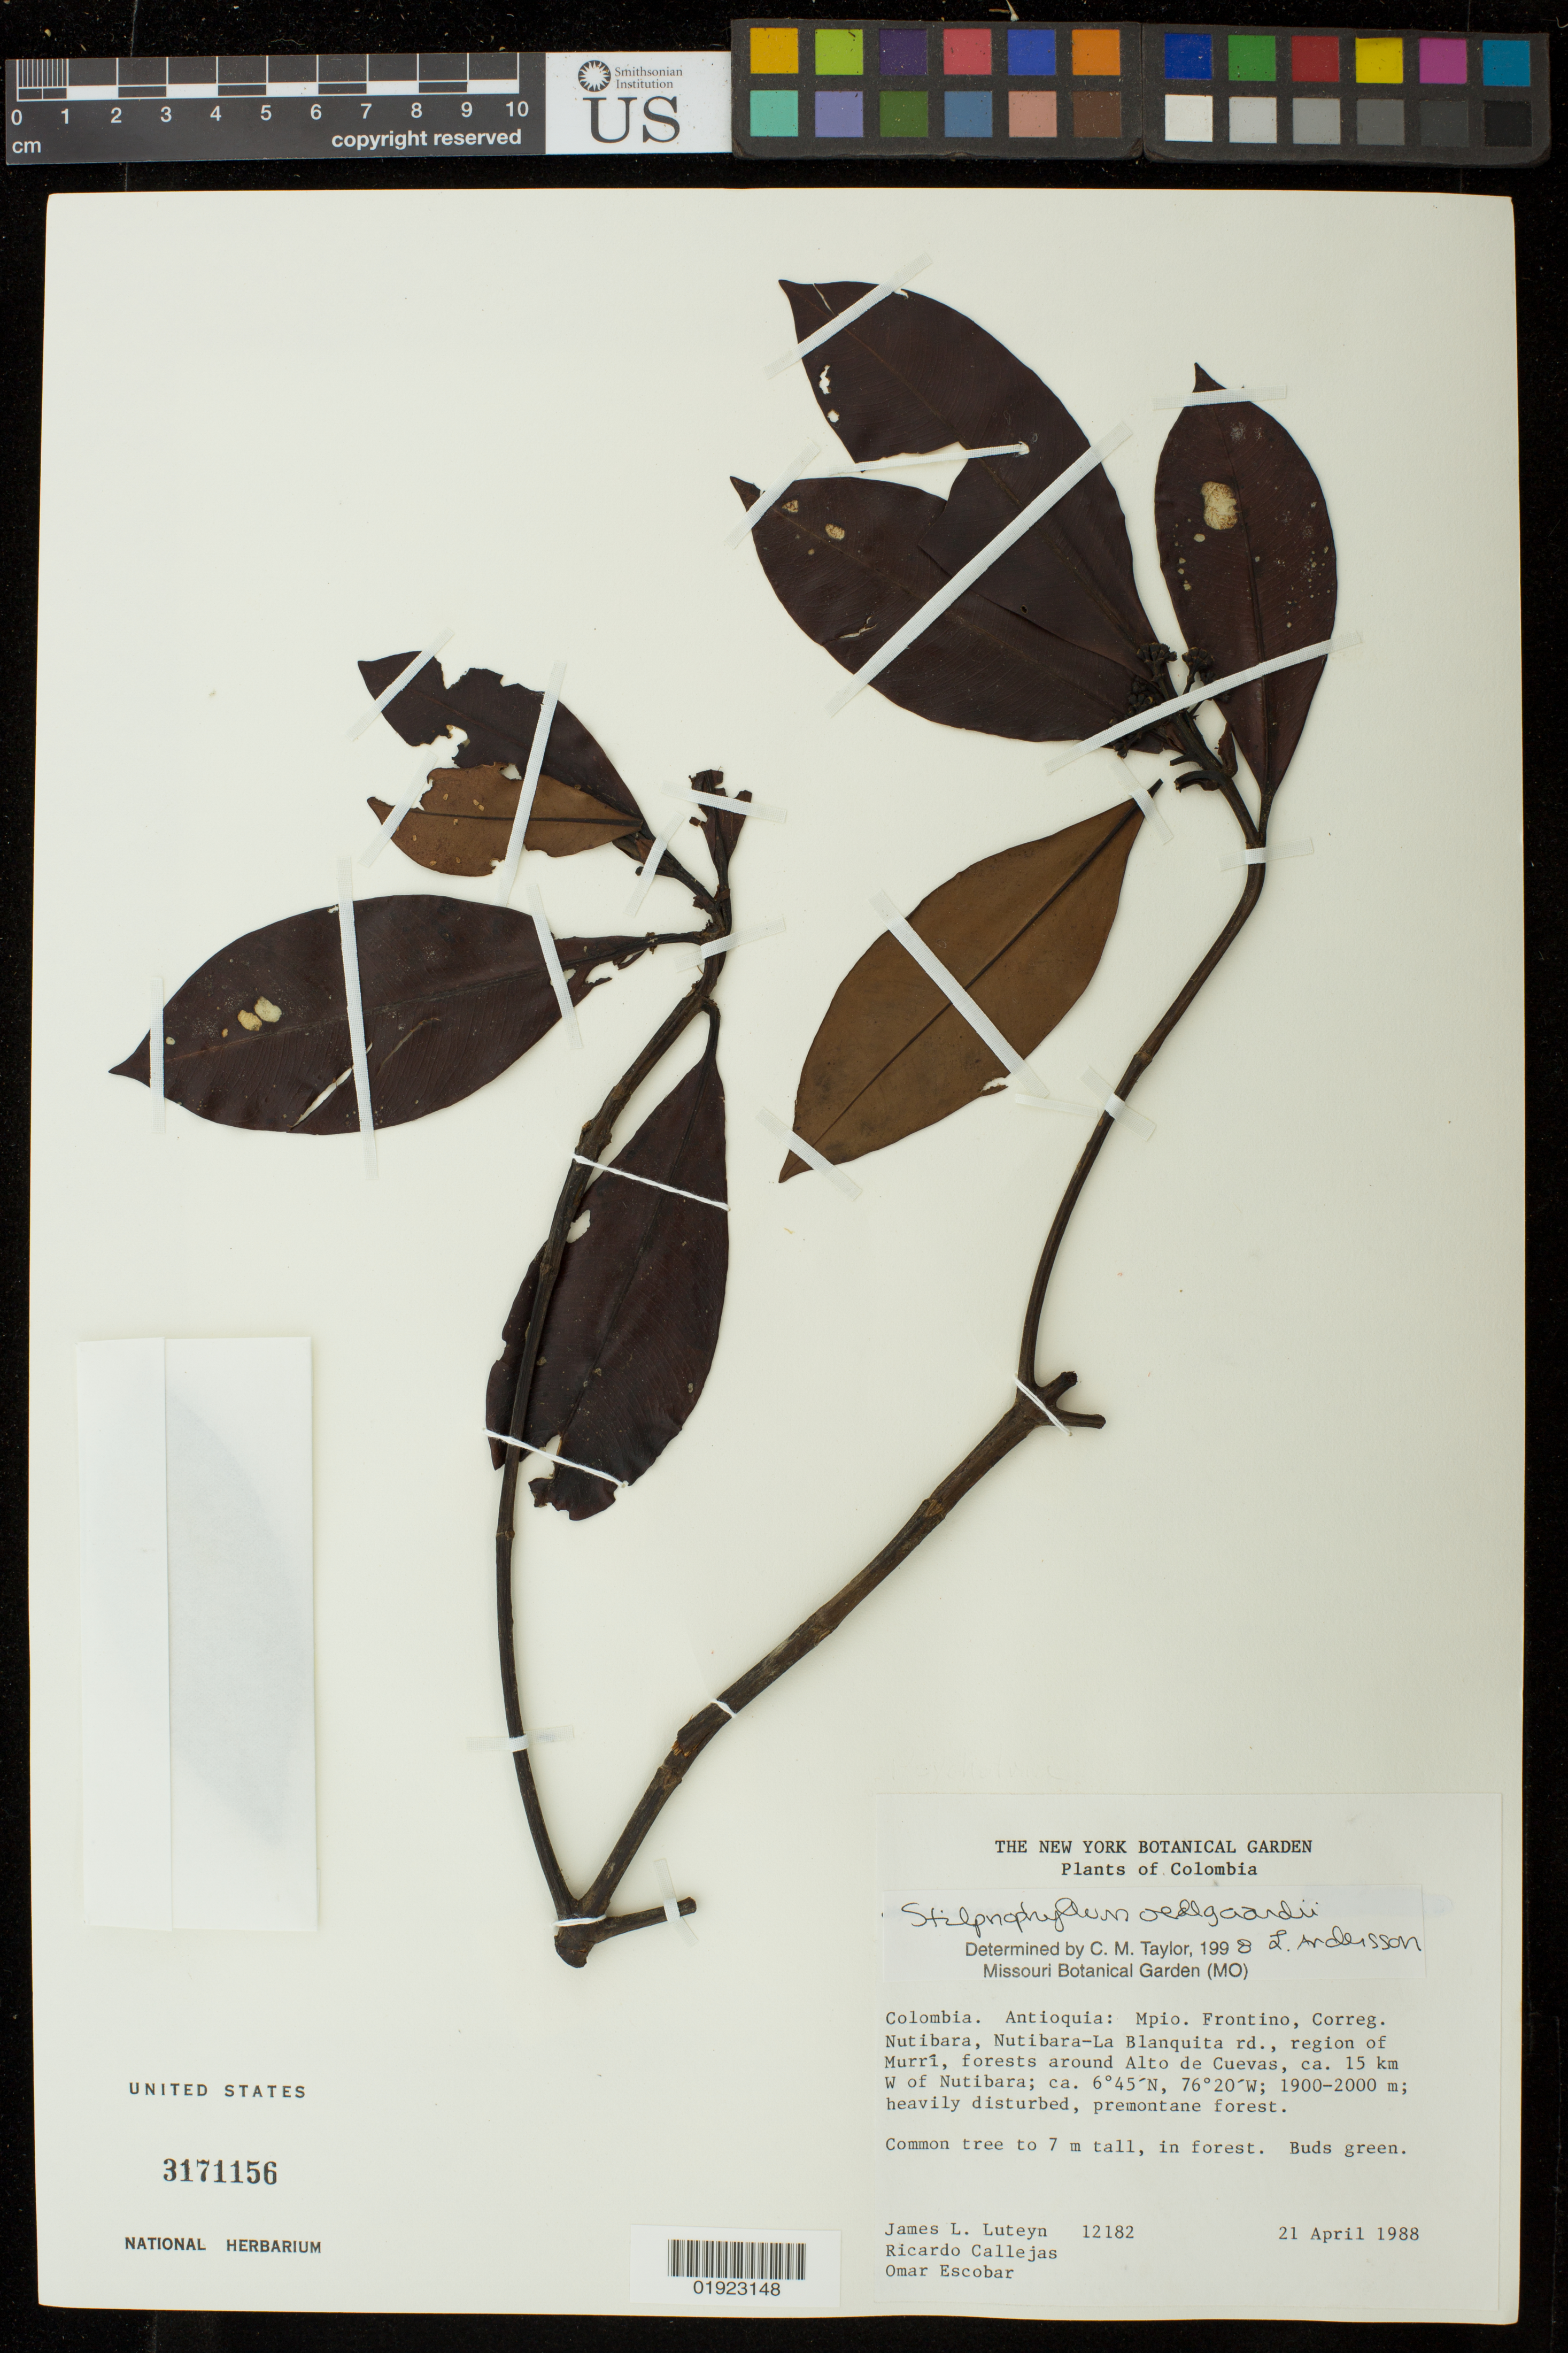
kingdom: Plantae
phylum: Tracheophyta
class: Magnoliopsida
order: Gentianales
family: Rubiaceae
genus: Stilpnophyllum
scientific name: Stilpnophyllum oellgaardii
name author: L. Andersson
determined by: Taylor, Charlotte M.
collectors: J. L. Luteyn, R. Callejas & O. D. Escobar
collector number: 12182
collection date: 1988-04-21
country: Colombia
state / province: Antioquia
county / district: Frontino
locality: Correg. Nutibara, Nutibara-la Blankquita rd., region of Murri, forests around Alto de Cuevas, ca. 15 km W of Nutibara.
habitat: Heavily disturbed, premontane forest.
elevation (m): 1900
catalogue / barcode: US 3171156